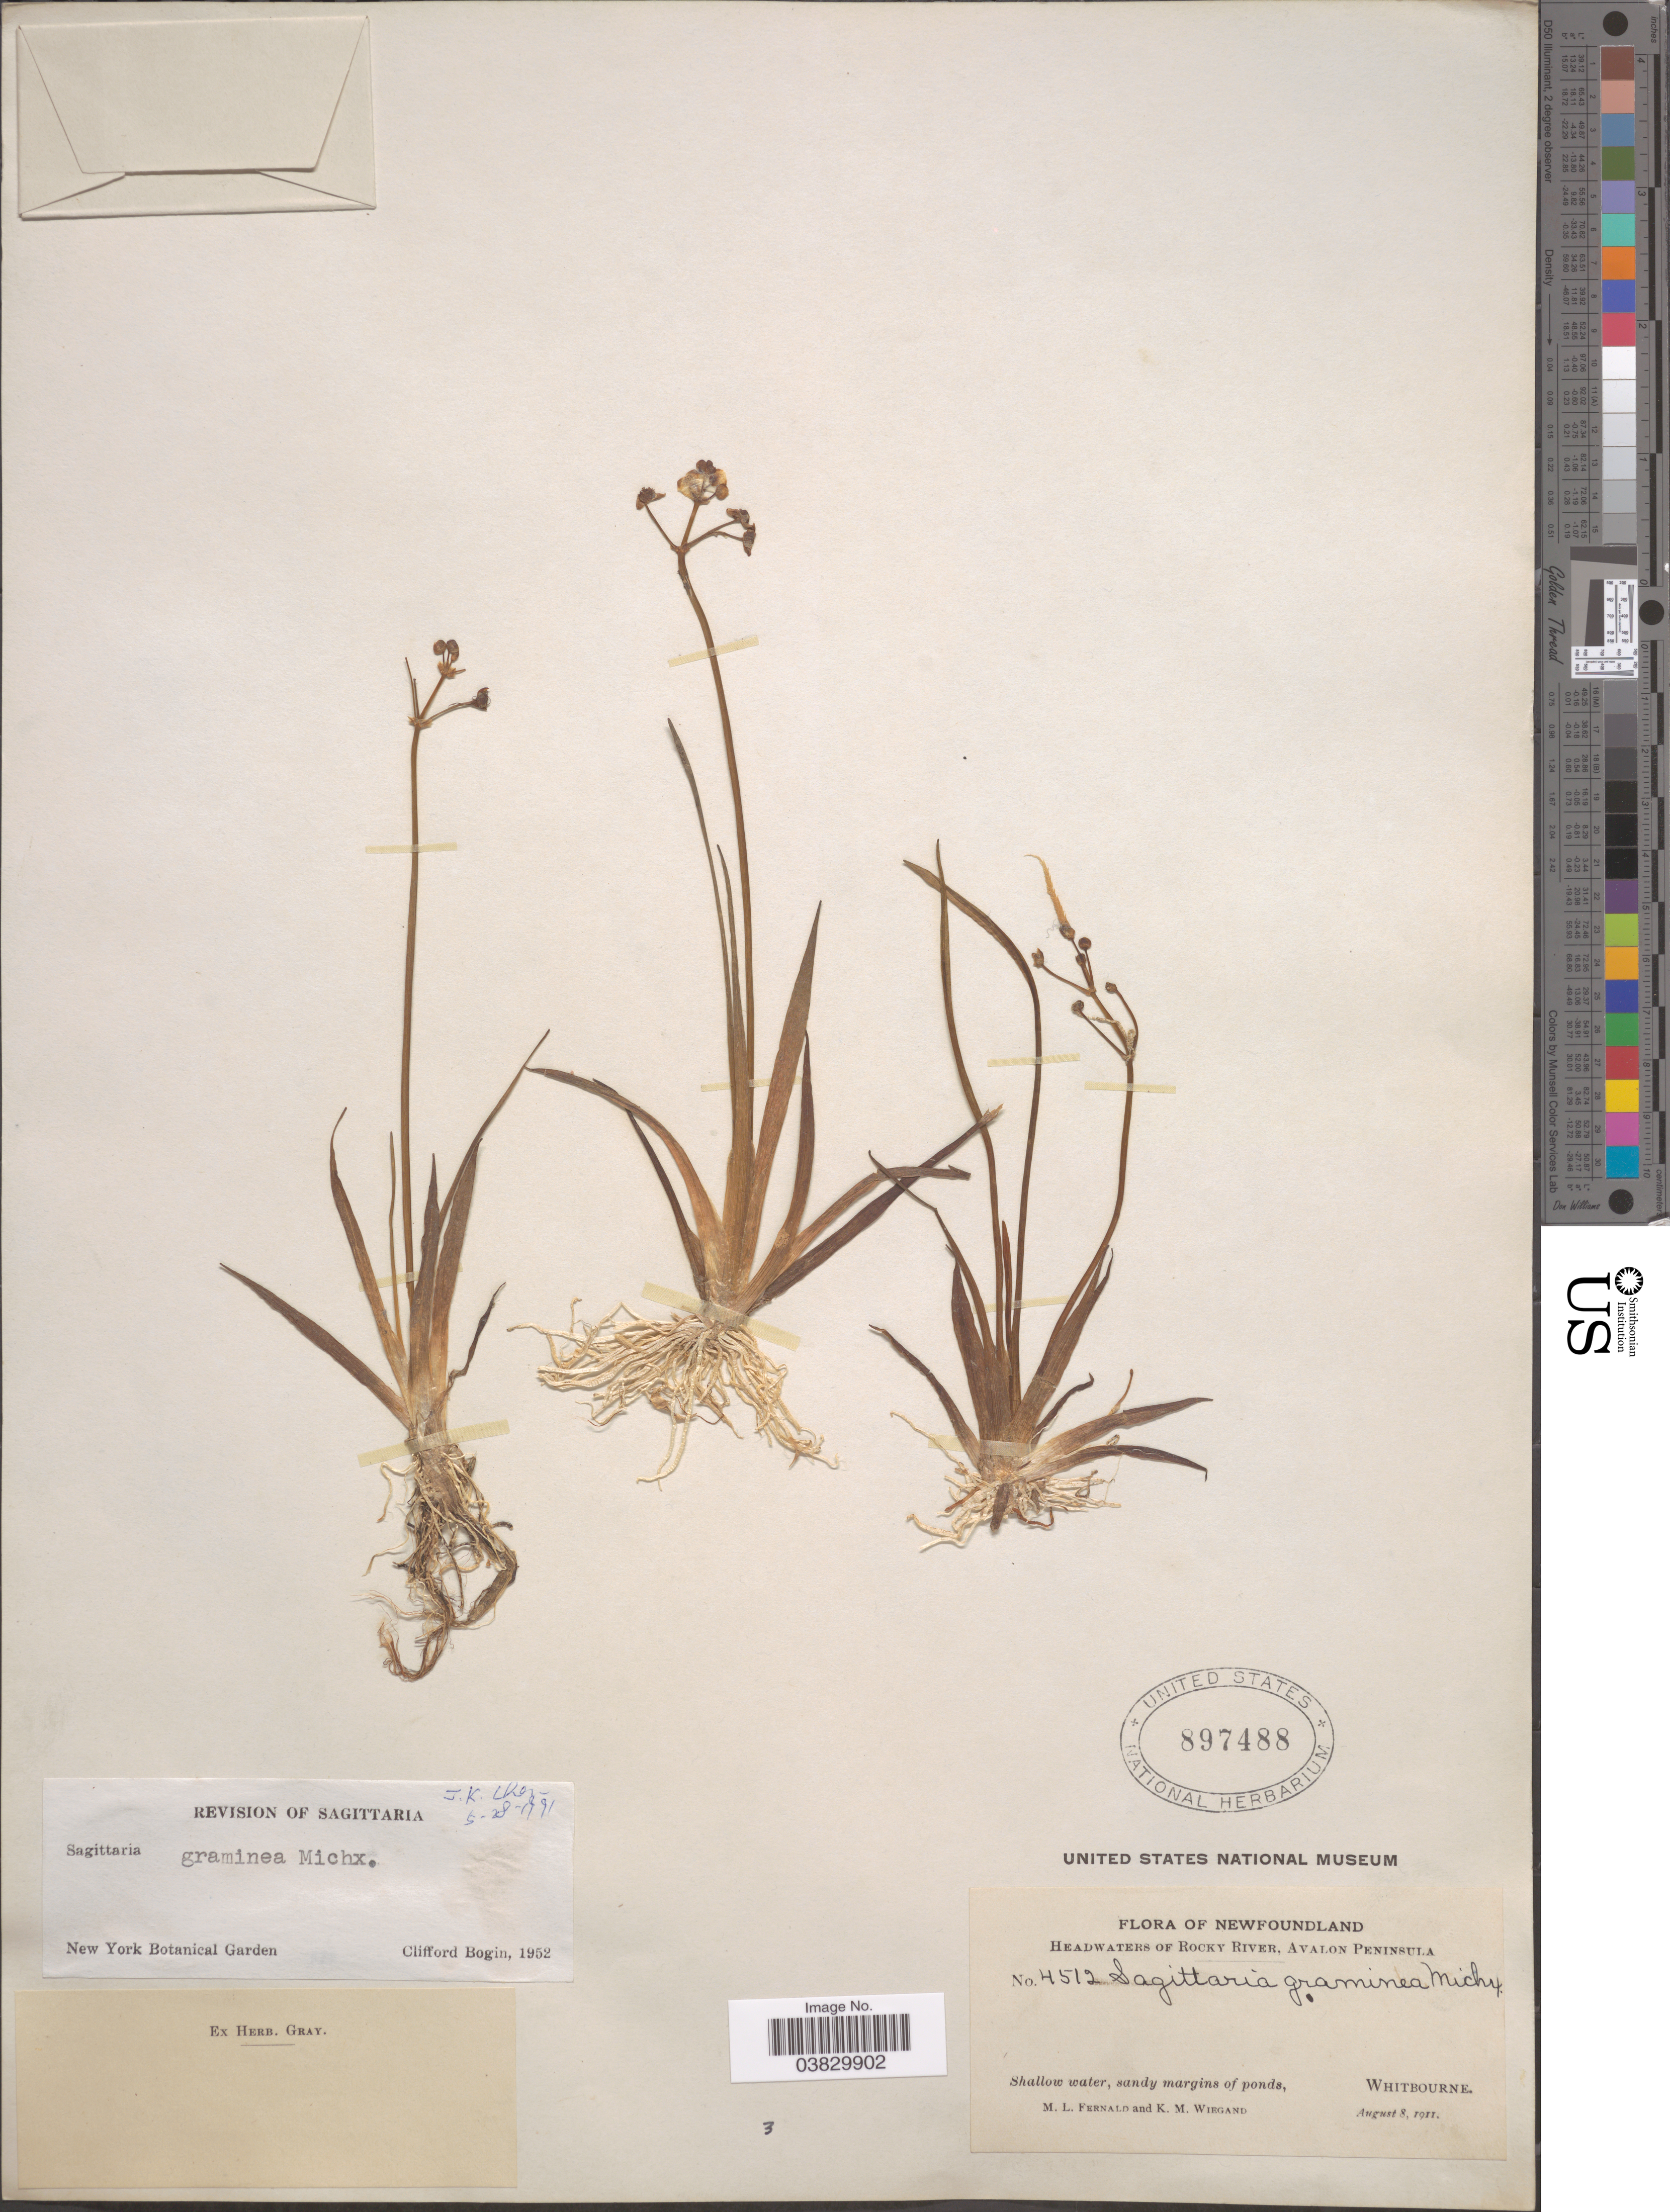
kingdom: Plantae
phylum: Tracheophyta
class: Liliopsida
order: Alismatales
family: Alismataceae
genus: Sagittaria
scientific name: Sagittaria graminea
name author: Michx.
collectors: M. L. Fernald & K. M. Wiegand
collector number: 4512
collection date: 1911-08-08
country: Canada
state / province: Newfoundland and Labrador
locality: Headwaters of Rocky River, Avalon Peninsula. Whitbourne.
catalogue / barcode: US 897488